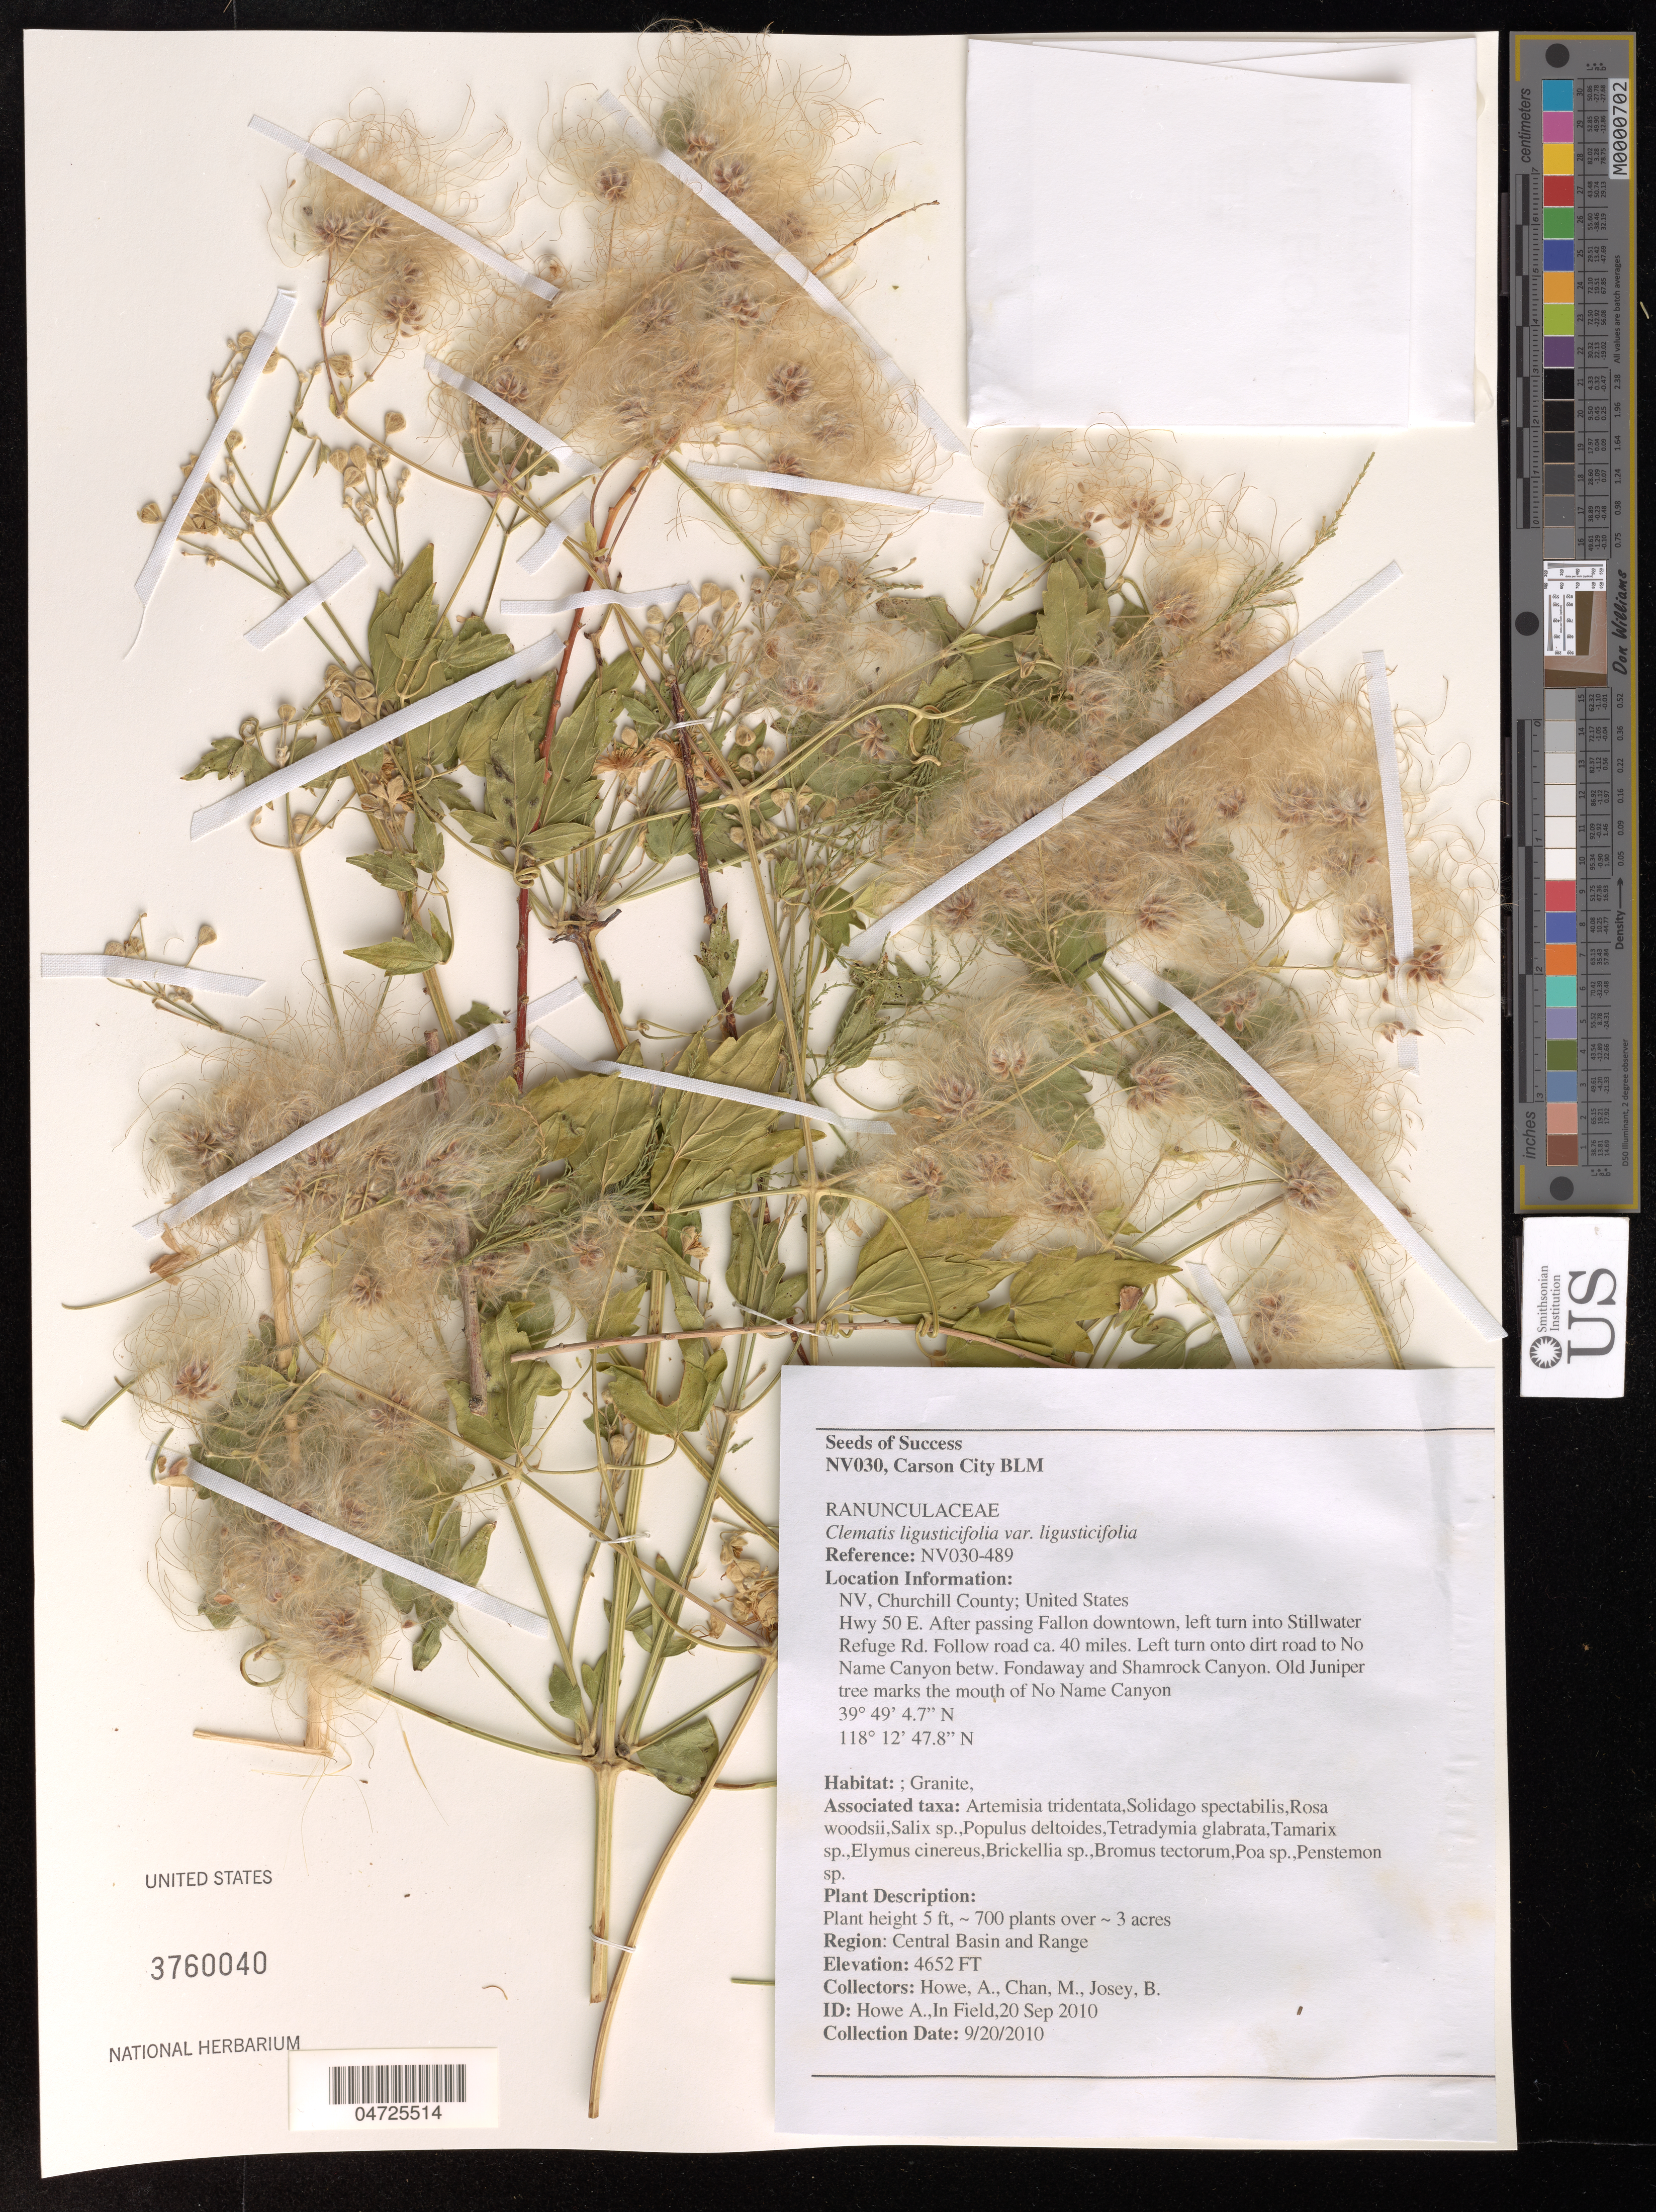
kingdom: Plantae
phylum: Tracheophyta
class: Magnoliopsida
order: Ranunculales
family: Ranunculaceae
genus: Clematis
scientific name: Clematis ligusticifolia var. ligusticifolia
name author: Nutt.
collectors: A. Howe, M. Chan & B. Josey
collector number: NV030-489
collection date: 2010-09-20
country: United States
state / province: Nevada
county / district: Churchill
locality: Churchill County; Hwy 50 E. After passing Fallon downtown, left turn into Stillwater Refuge Rd. Follow road ca. 40 miles. Left turn onto dirt road to No Name Canyon betw. Fondaway and Shamrock Canyon. Old Juniper tree marks the mouth of No Name Canyon. Region: Central Basin and Range.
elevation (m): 1418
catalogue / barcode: US 3760040